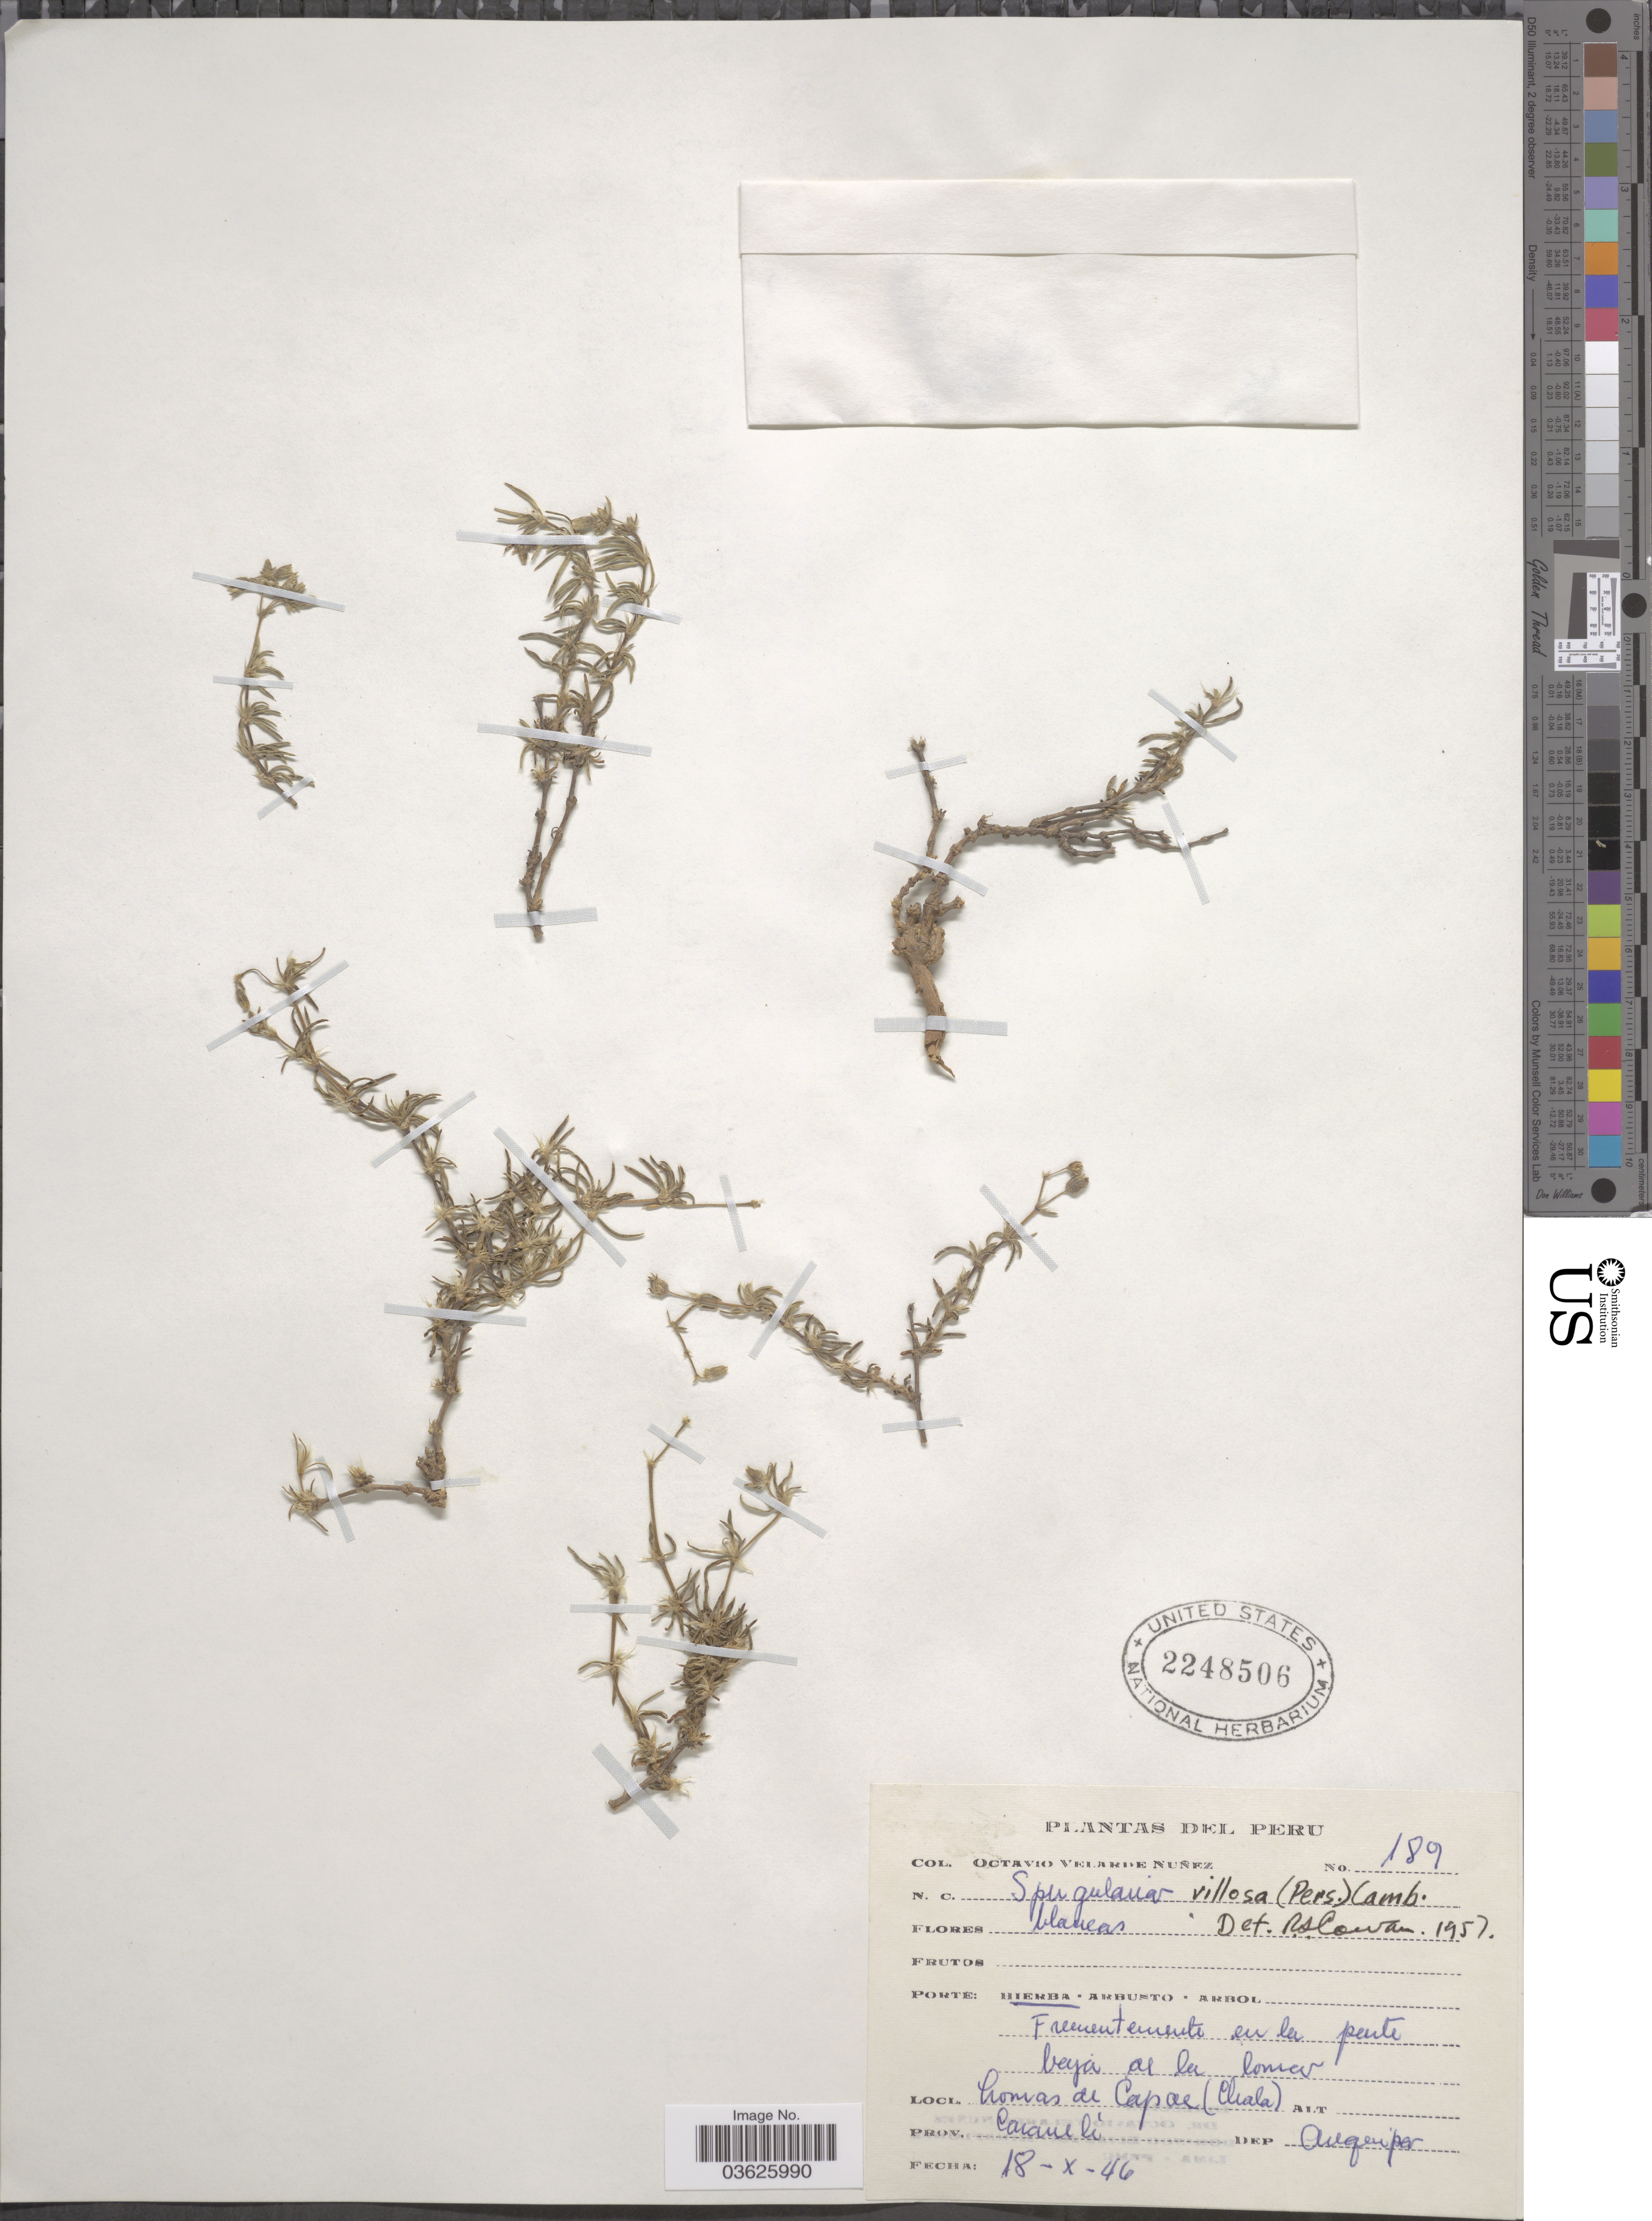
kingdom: Plantae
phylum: Tracheophyta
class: Magnoliopsida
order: Caryophyllales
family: Caryophyllaceae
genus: Spergularia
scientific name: Spergularia villosa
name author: (Pers.) Cambess.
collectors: O. Velarde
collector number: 189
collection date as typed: Transcribed d/m/y: 18/10/46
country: Peru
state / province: Arequipa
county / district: Caravelí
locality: Frecuentemente en la parte baja de la lomas, Lomas de Capac (Chala), Prov. Caravelí, Dep. Arequipa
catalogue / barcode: US 2248506